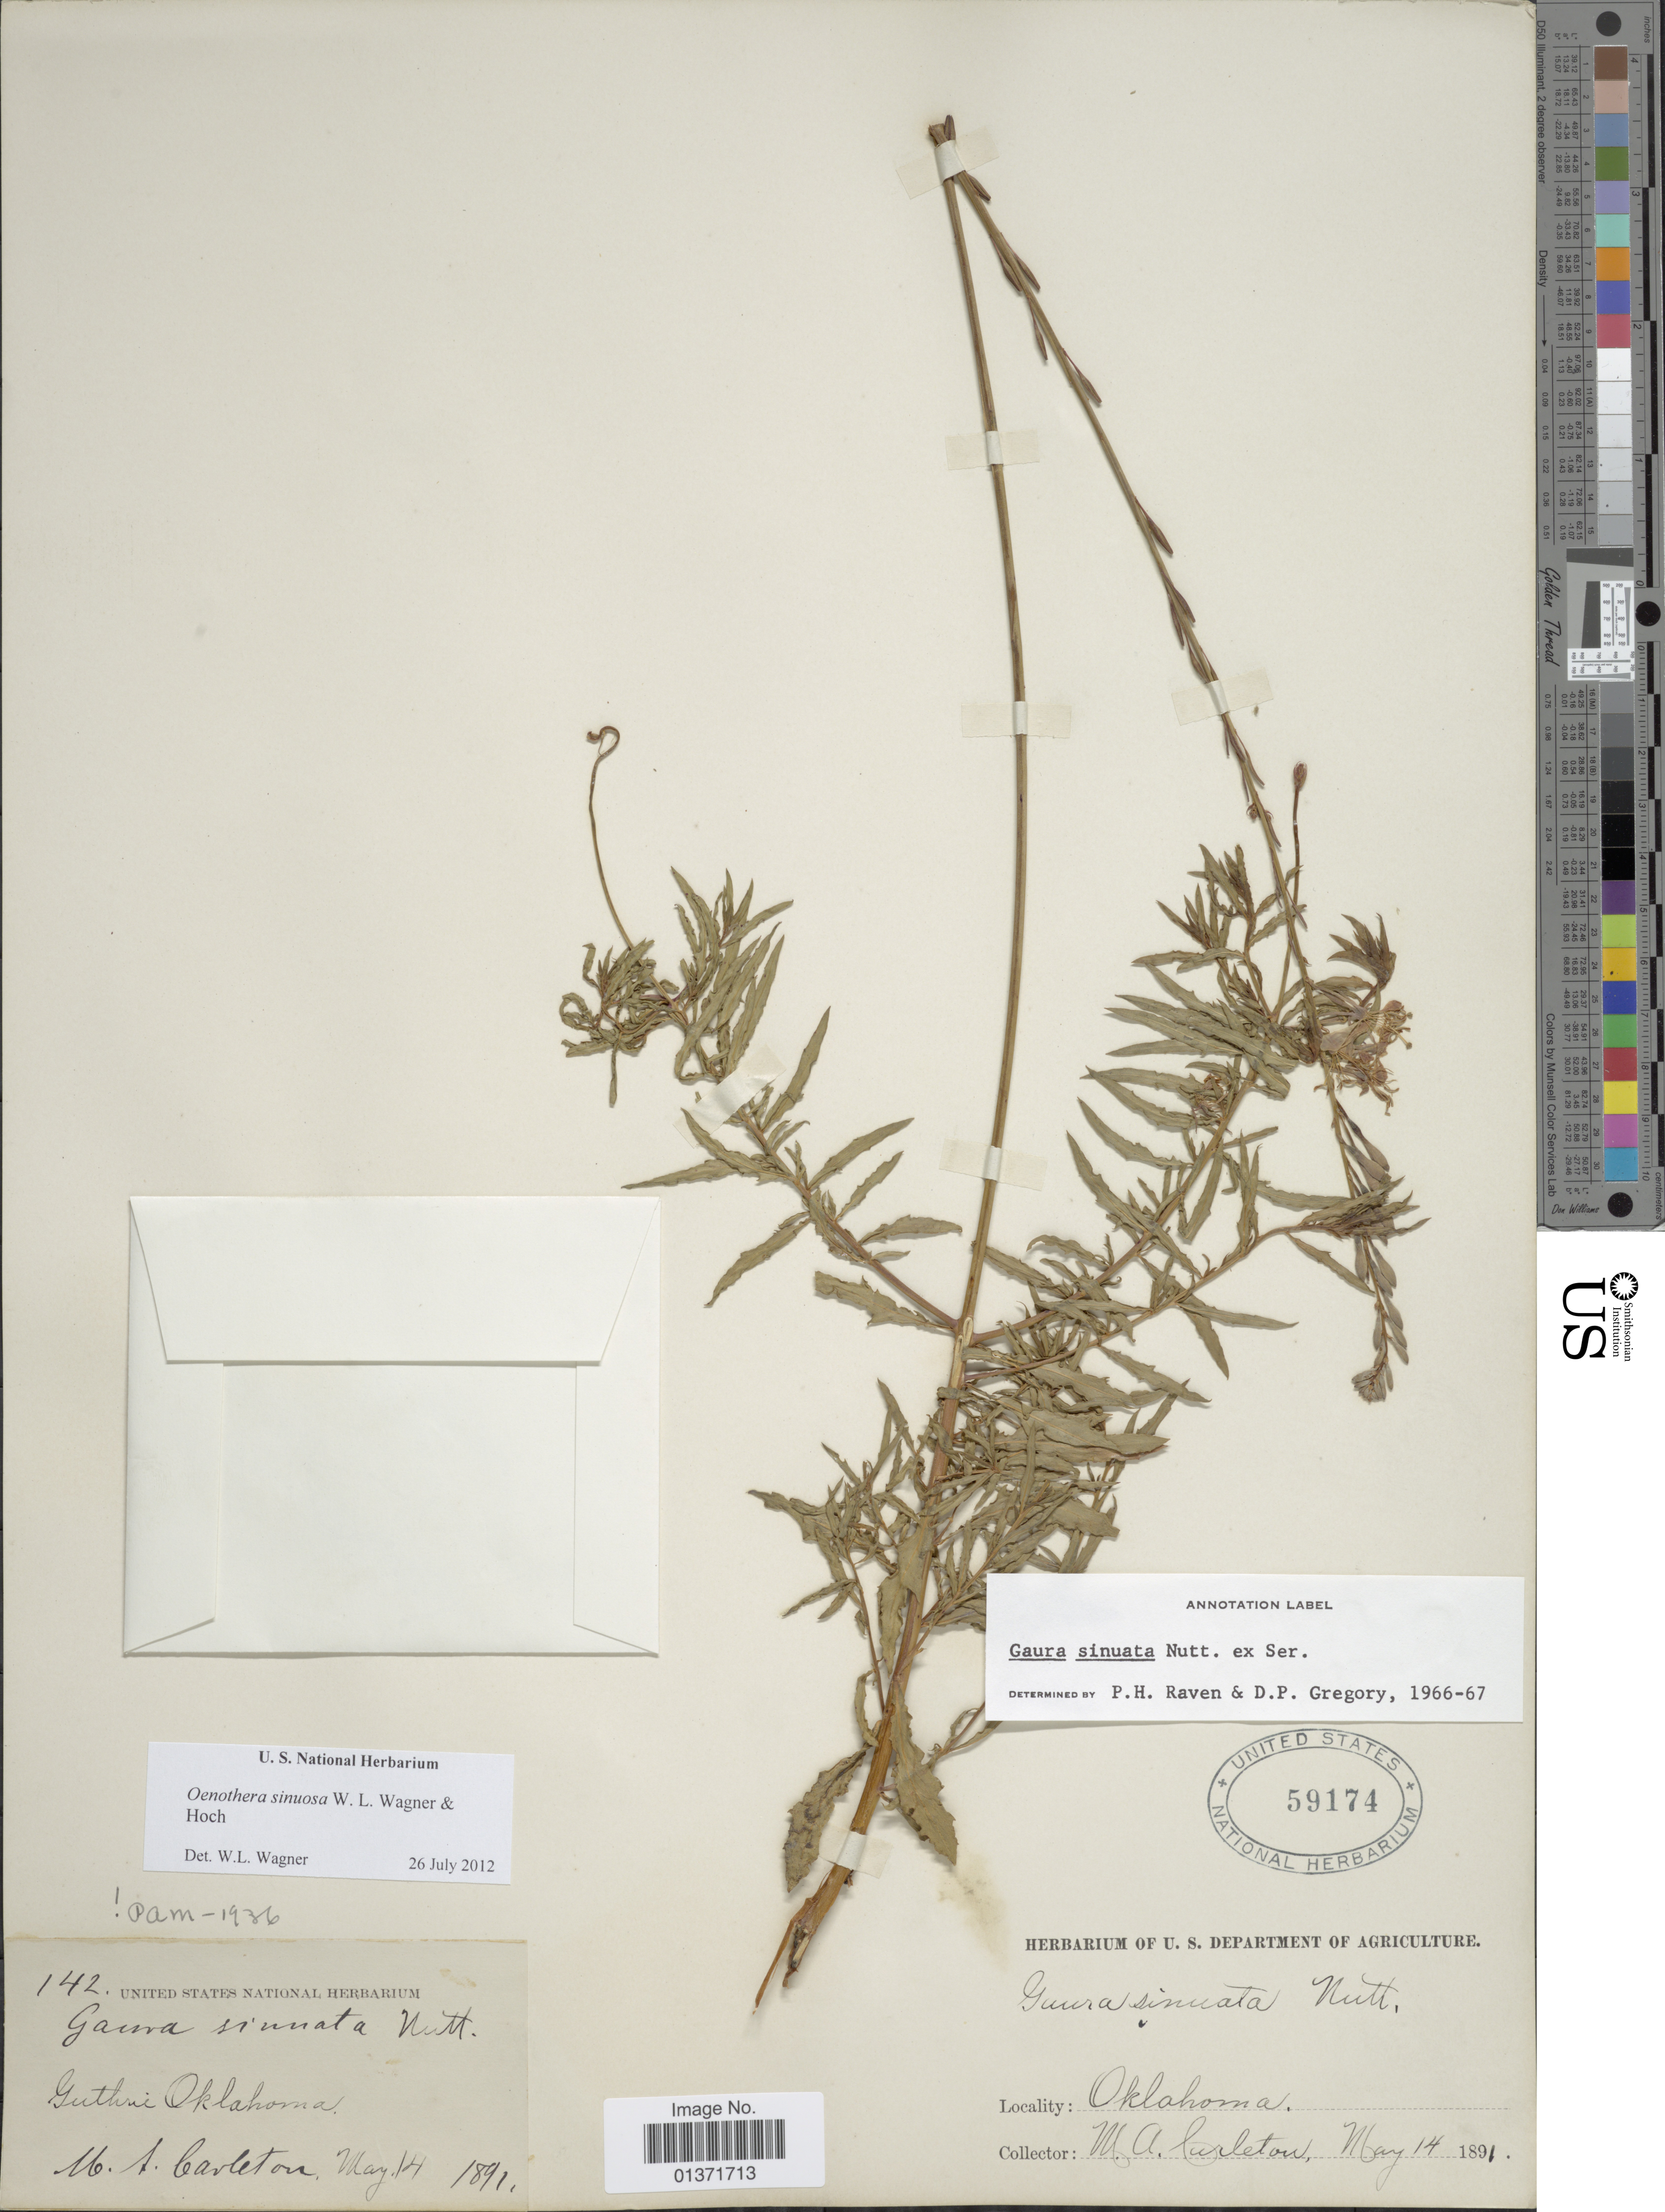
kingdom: Plantae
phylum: Tracheophyta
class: Magnoliopsida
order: Myrtales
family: Onagraceae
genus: Oenothera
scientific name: Oenothera sinuosa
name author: Nutt. ex Ser.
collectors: M. A. Carleton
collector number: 142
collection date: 1891-05-14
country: United States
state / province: Oklahoma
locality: Guthni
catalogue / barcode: US 59174